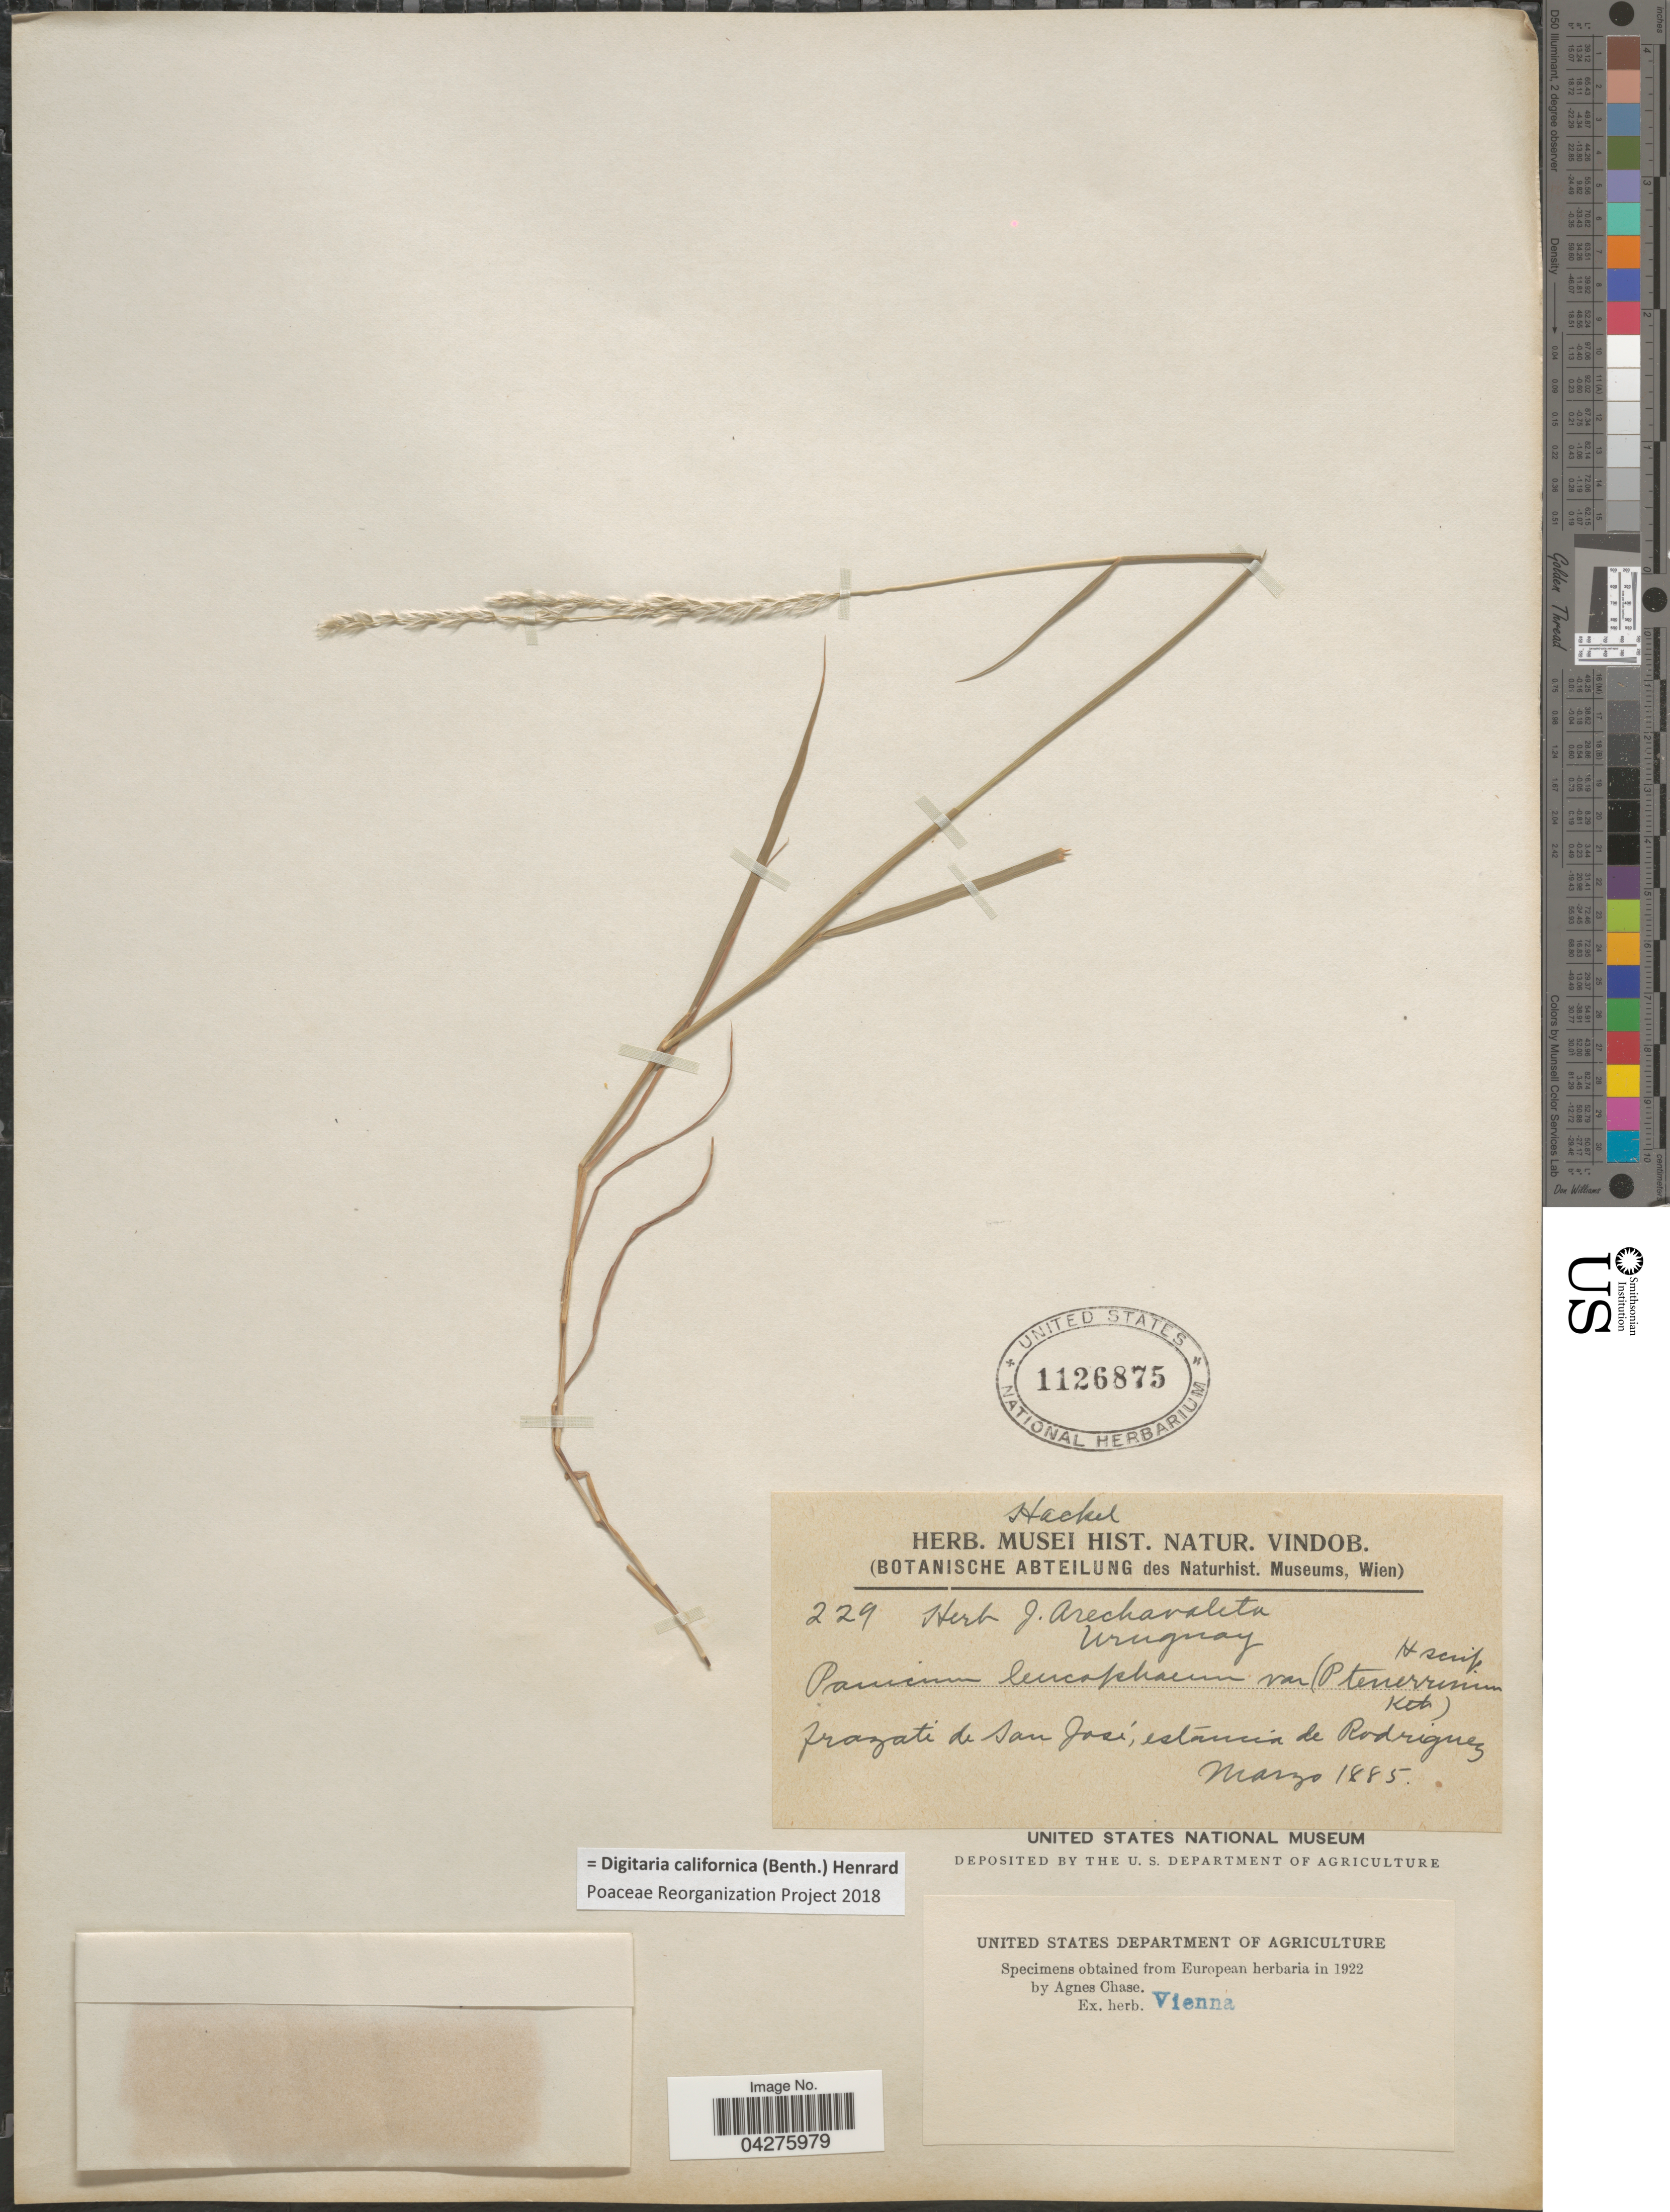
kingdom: Plantae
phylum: Tracheophyta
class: Liliopsida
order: Poales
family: Poaceae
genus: Digitaria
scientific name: Digitaria californica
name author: (Benth.) Henr.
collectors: ex herb. de J. Arechavaleta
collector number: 229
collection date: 1885-03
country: Uruguay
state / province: San Jose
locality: Frazati de San José, estancia de Rodriguez.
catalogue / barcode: US 1126875